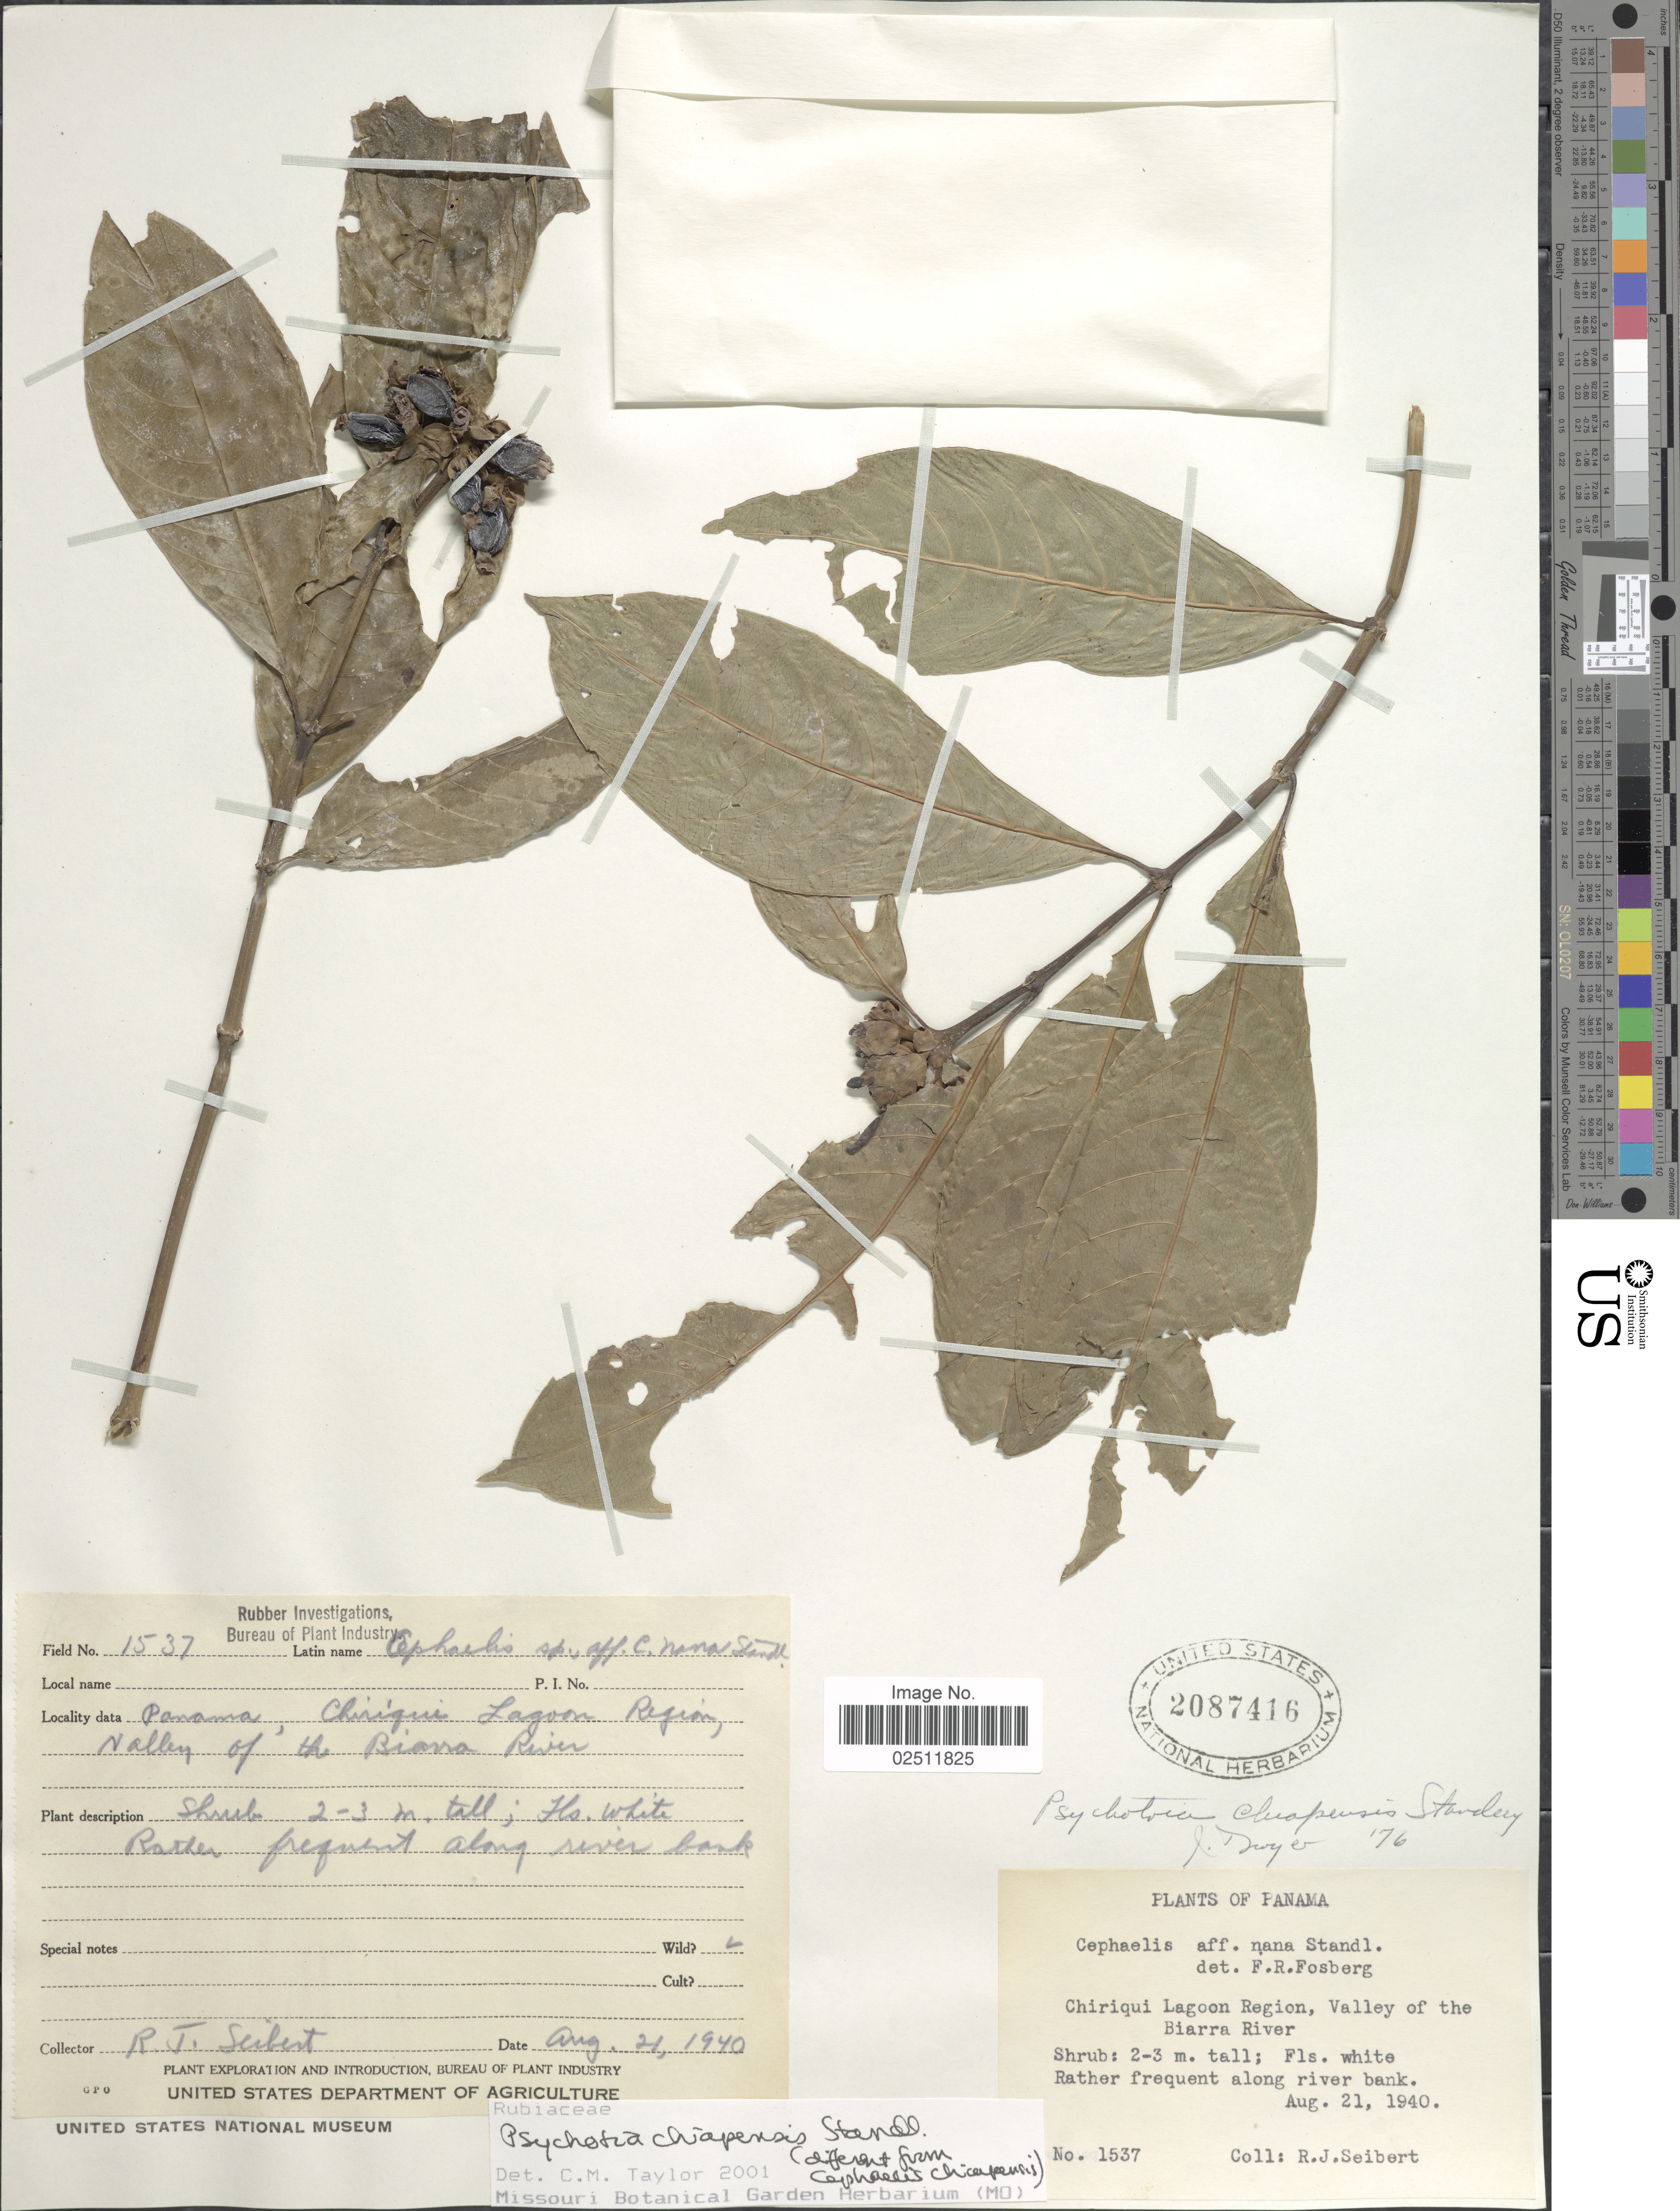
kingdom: Plantae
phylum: Tracheophyta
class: Magnoliopsida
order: Gentianales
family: Rubiaceae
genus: Psychotria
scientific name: Psychotria chiapensis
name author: Standl.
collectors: R. J. Seibert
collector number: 1537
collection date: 1940-08-21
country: Panama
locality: Chiriqui Lagoon Region, Valley of the Biarra River.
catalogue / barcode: US 2087416